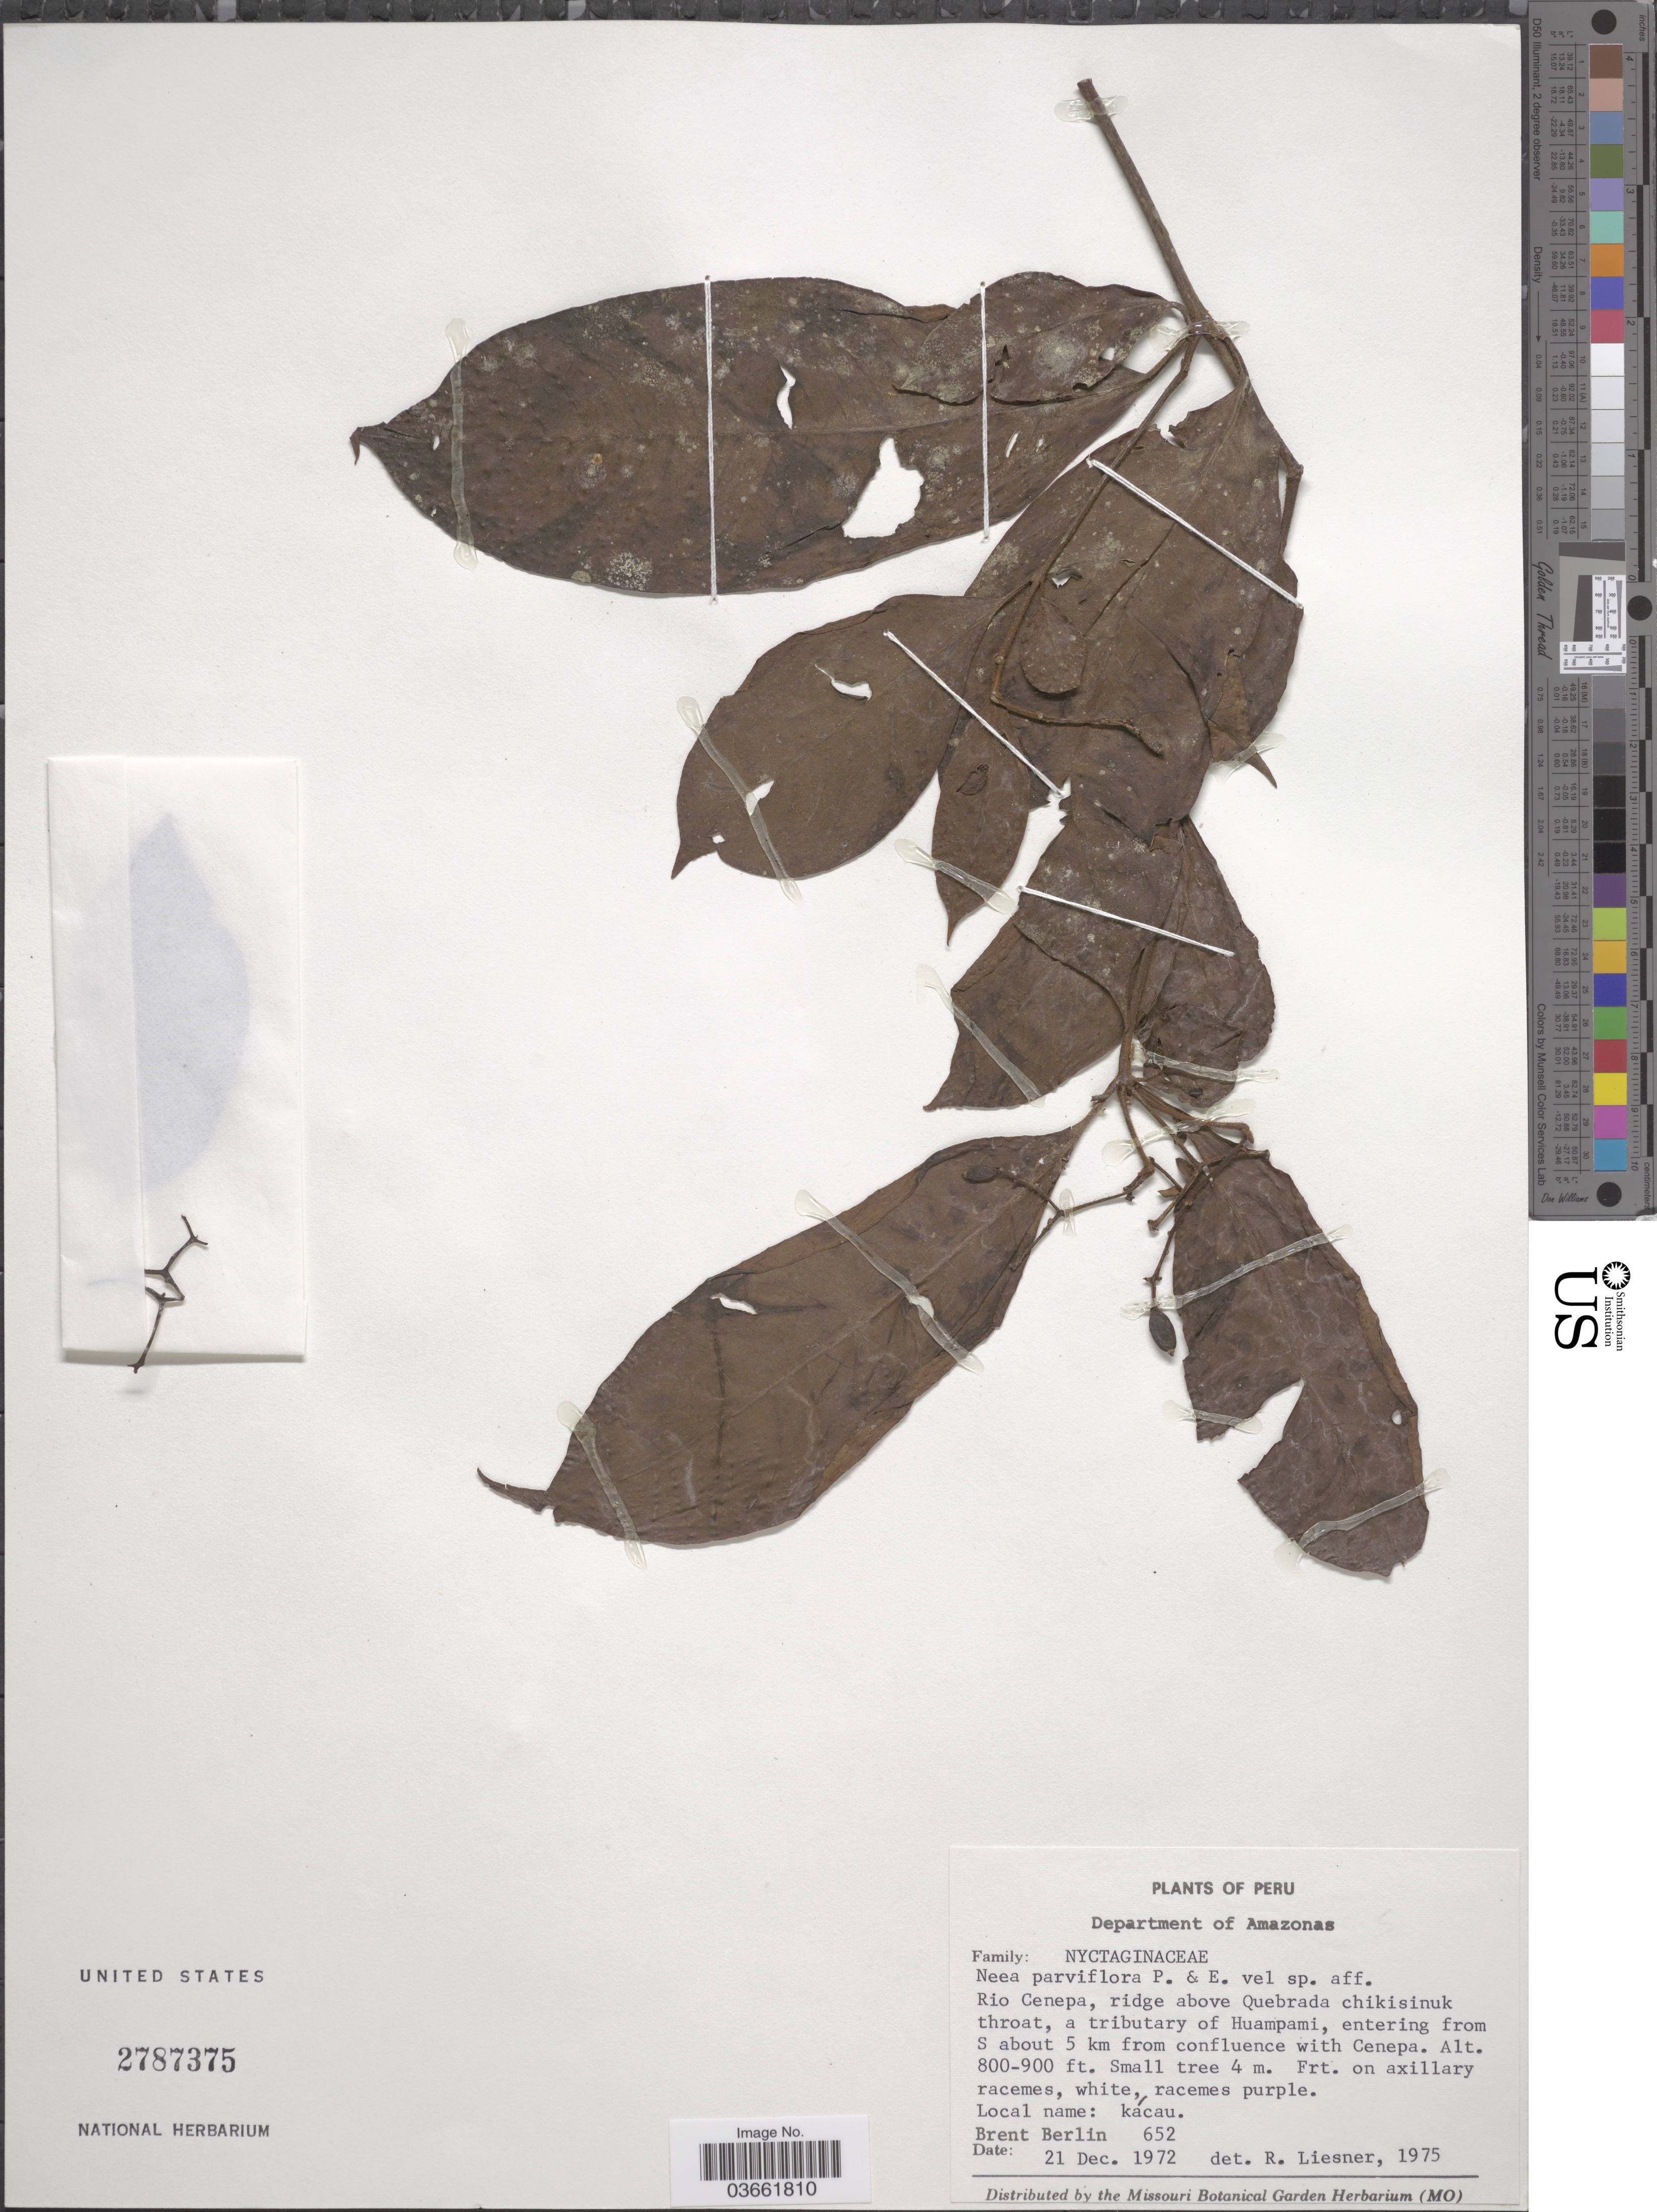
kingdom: Plantae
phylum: Tracheophyta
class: Magnoliopsida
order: Caryophyllales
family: Nyctaginaceae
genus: Neea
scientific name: Neea parviflora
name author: Poepp. & Endl.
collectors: B. Berlin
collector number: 652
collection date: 1972-12-21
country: Peru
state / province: Amazonas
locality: Department of Amazonas. Rio Cenepa, ridge above Quebrada chikisinuk throat, a tributary of Huampami, entering from S about 5 km from confluence with Cenepa.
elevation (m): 244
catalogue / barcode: US 2787375